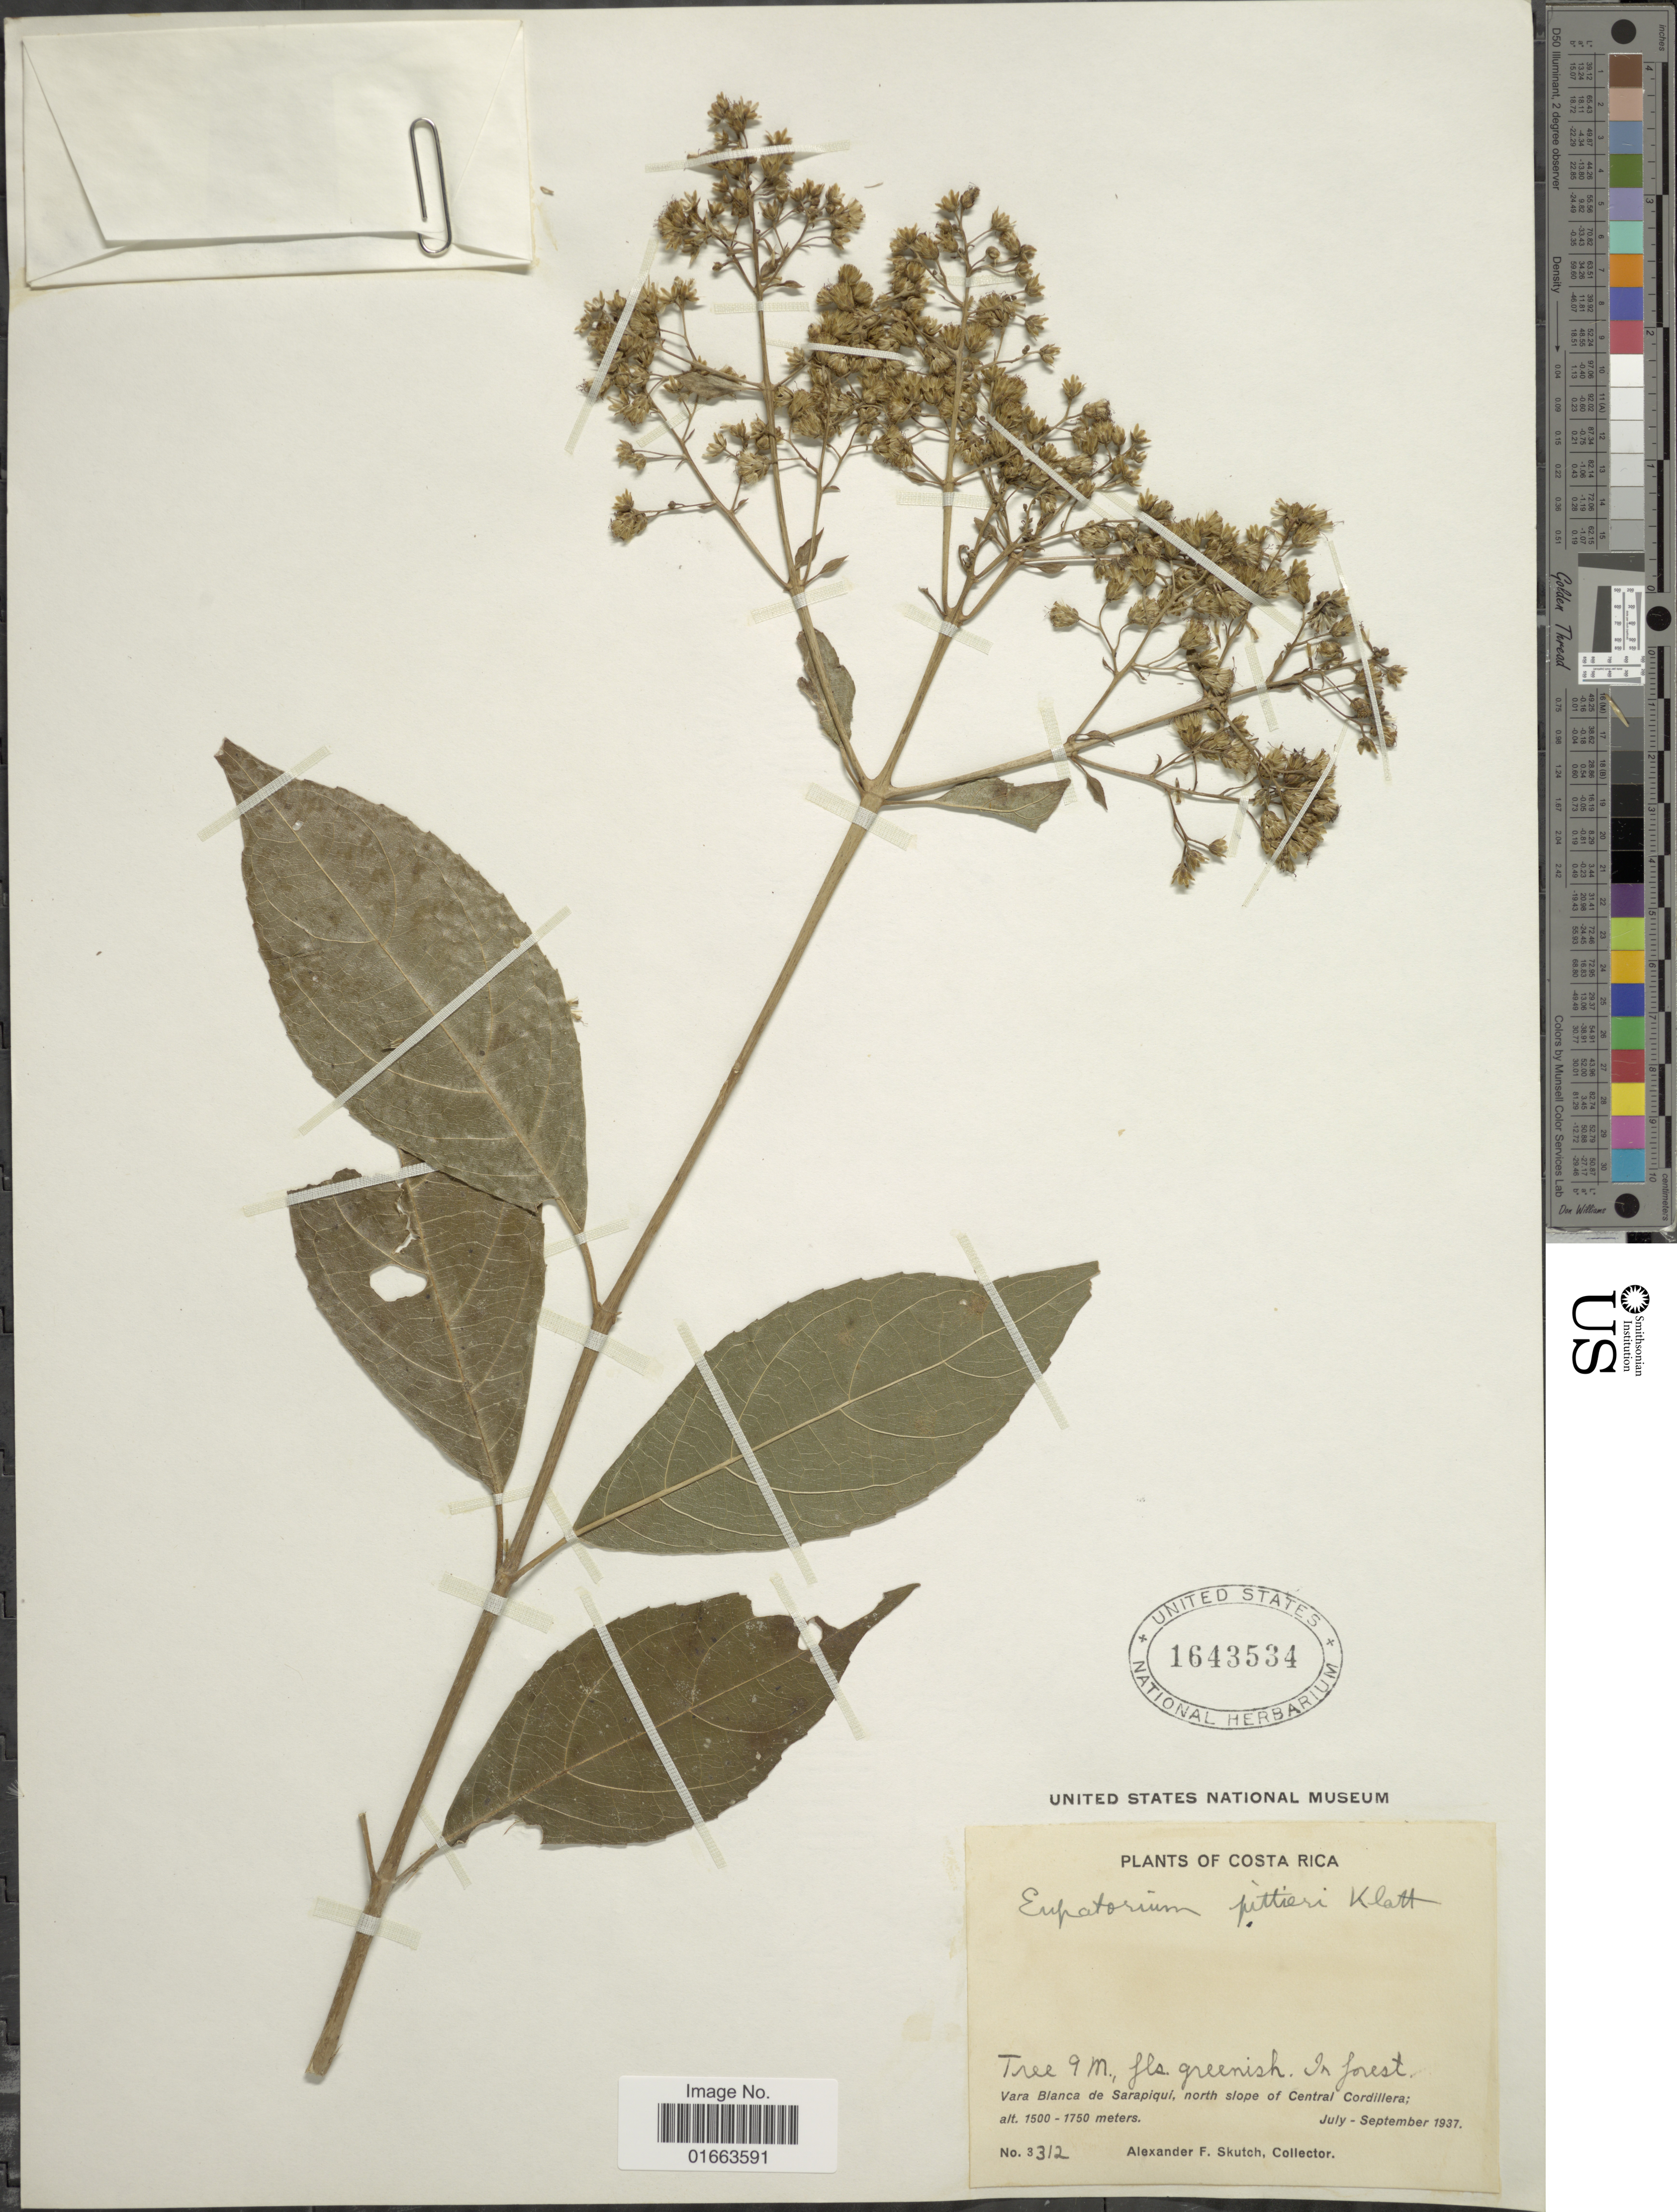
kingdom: Plantae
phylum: Tracheophyta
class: Magnoliopsida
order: Asterales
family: Asteraceae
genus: Koanophyllon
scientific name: Koanophyllon pittieri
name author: (Klatt) R.M. King & H. Rob.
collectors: A. F. Skutch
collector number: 3312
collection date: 1937-07/1937-09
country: Costa Rica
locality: In forest, Vara Blanca de Sarapiqui, north slope of Central Cordillera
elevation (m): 1500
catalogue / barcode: US 1643534